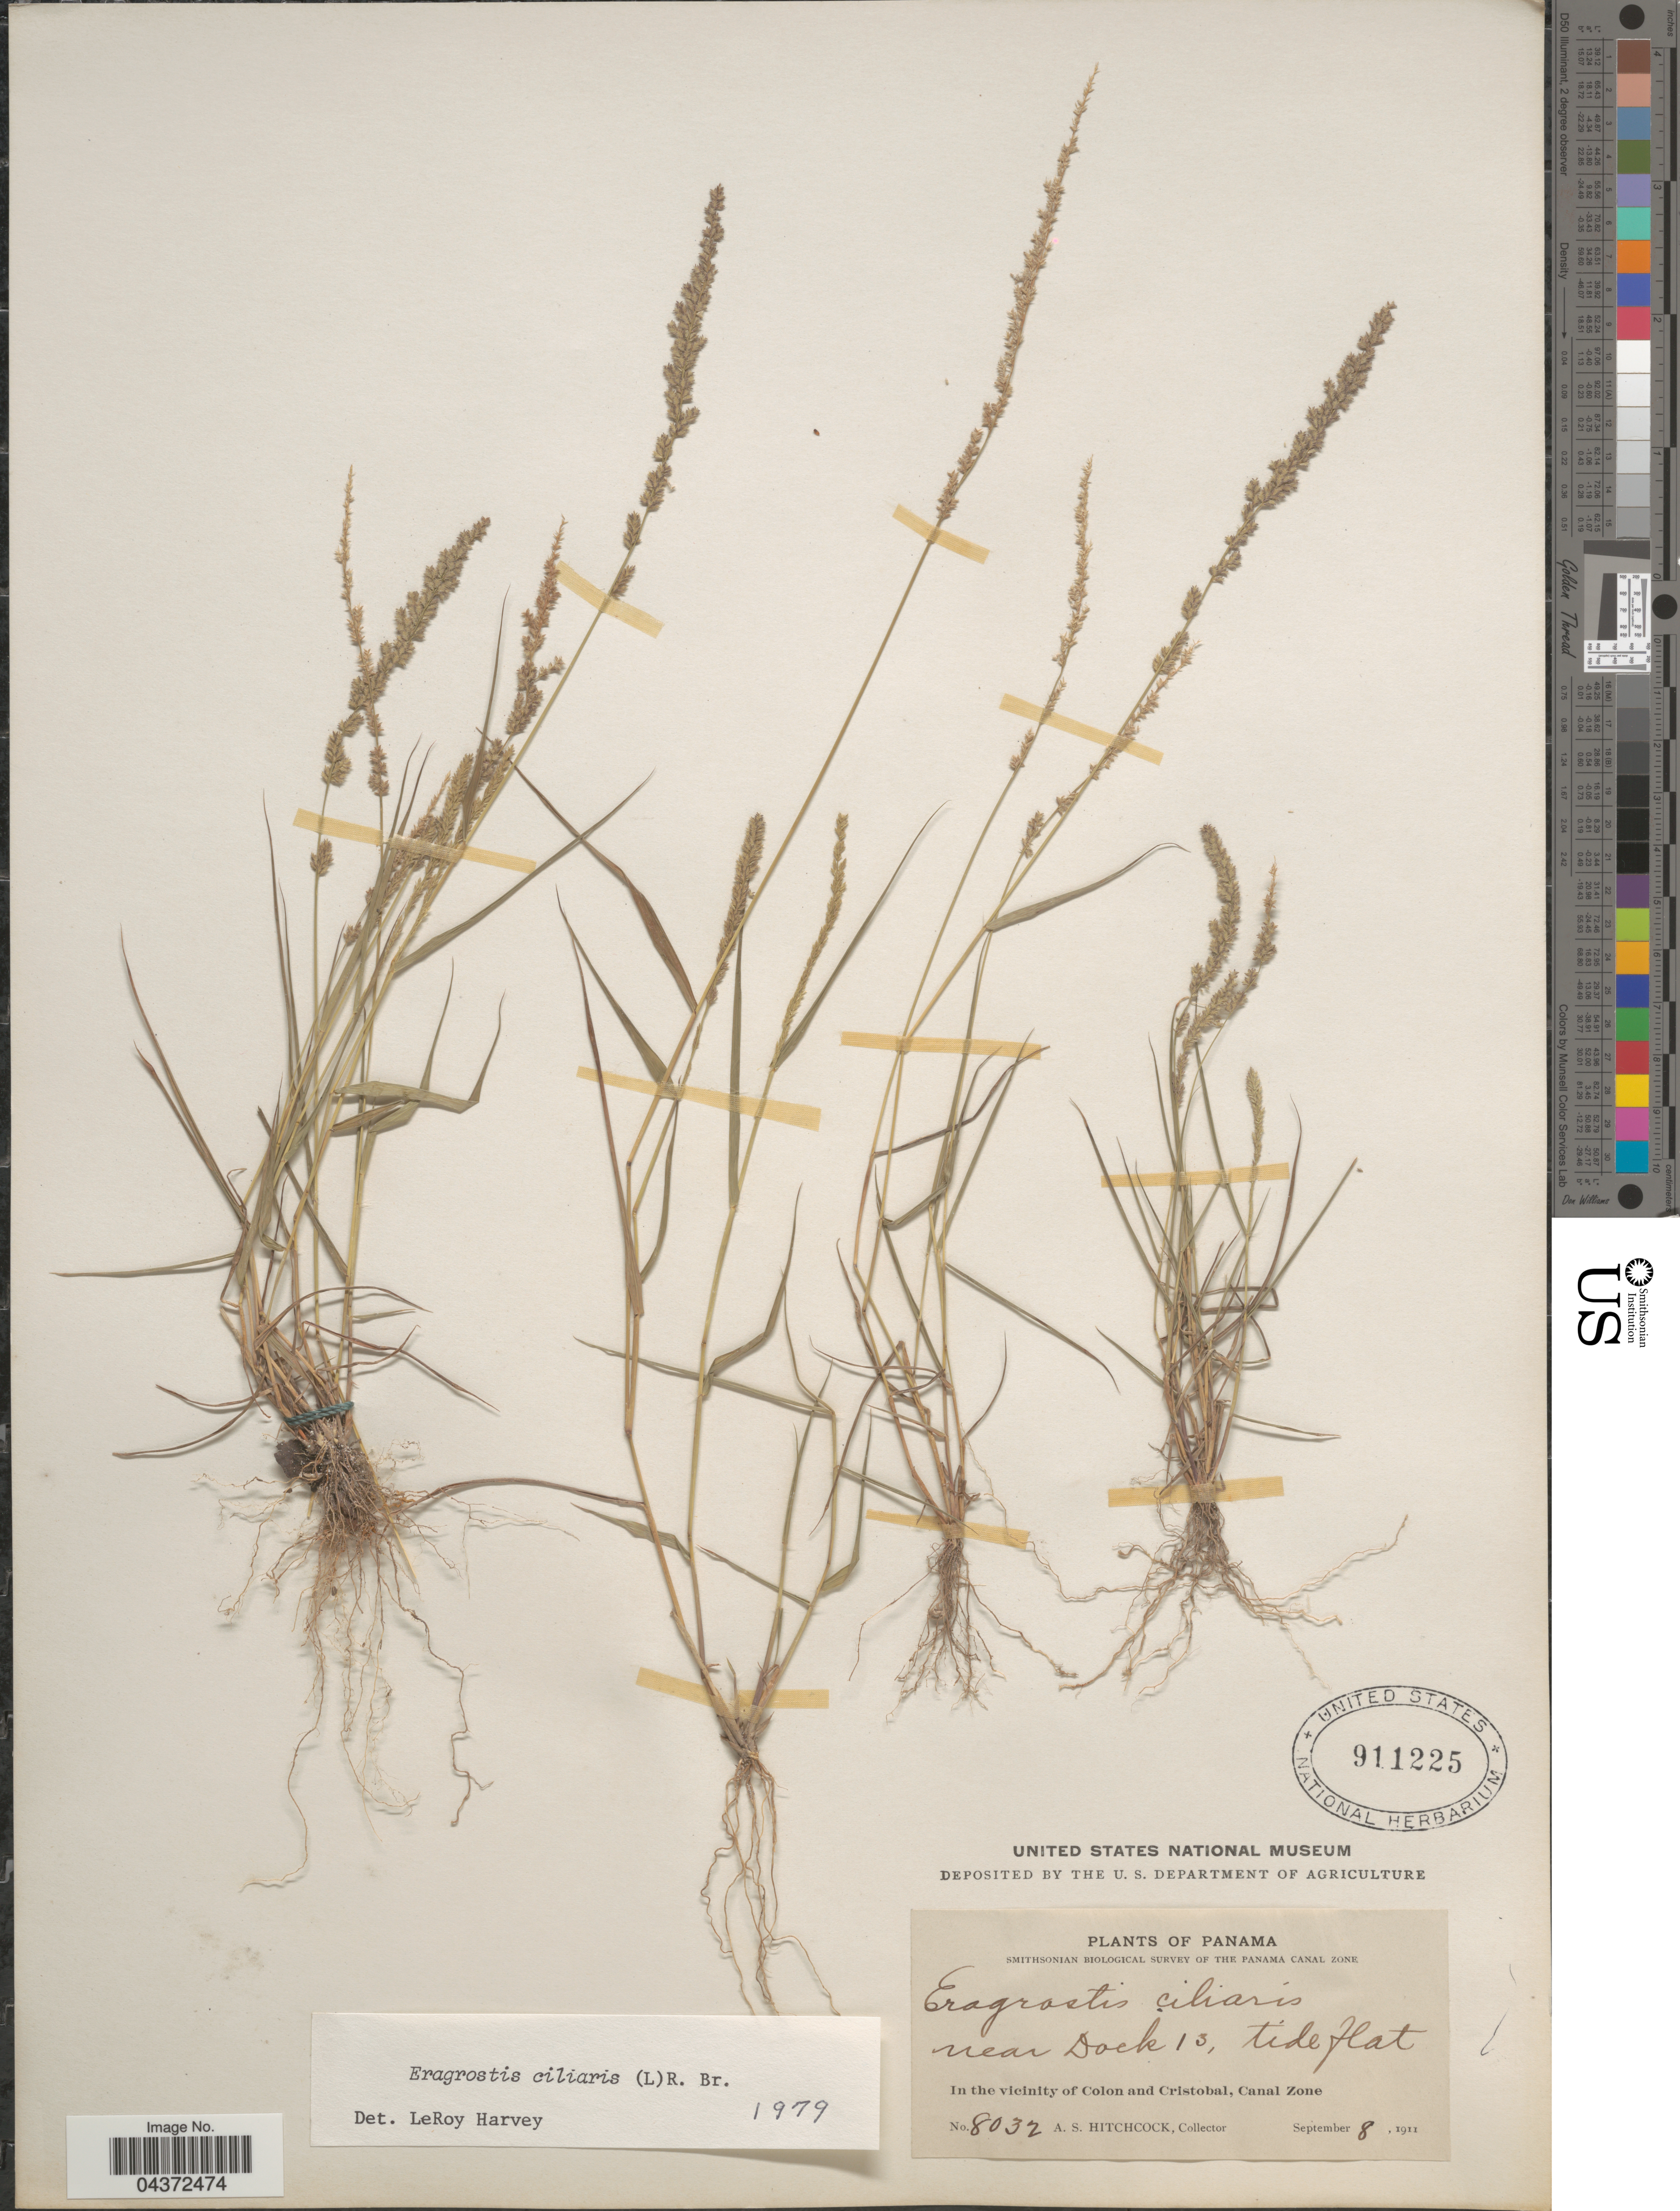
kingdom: Plantae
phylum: Tracheophyta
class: Liliopsida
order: Poales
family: Poaceae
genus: Eragrostis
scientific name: Eragrostis ciliaris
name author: (L.) R. Br.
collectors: A. S. Hitchcock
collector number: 8032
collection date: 1911-09-08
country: Panama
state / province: Colón / Panamá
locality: Smithsonian Biological Survey of the Panama Canal Zone. Near Dock 13, tide flat. In the vicinity of Colon and Cristobal, Canal Zone.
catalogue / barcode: US 911225